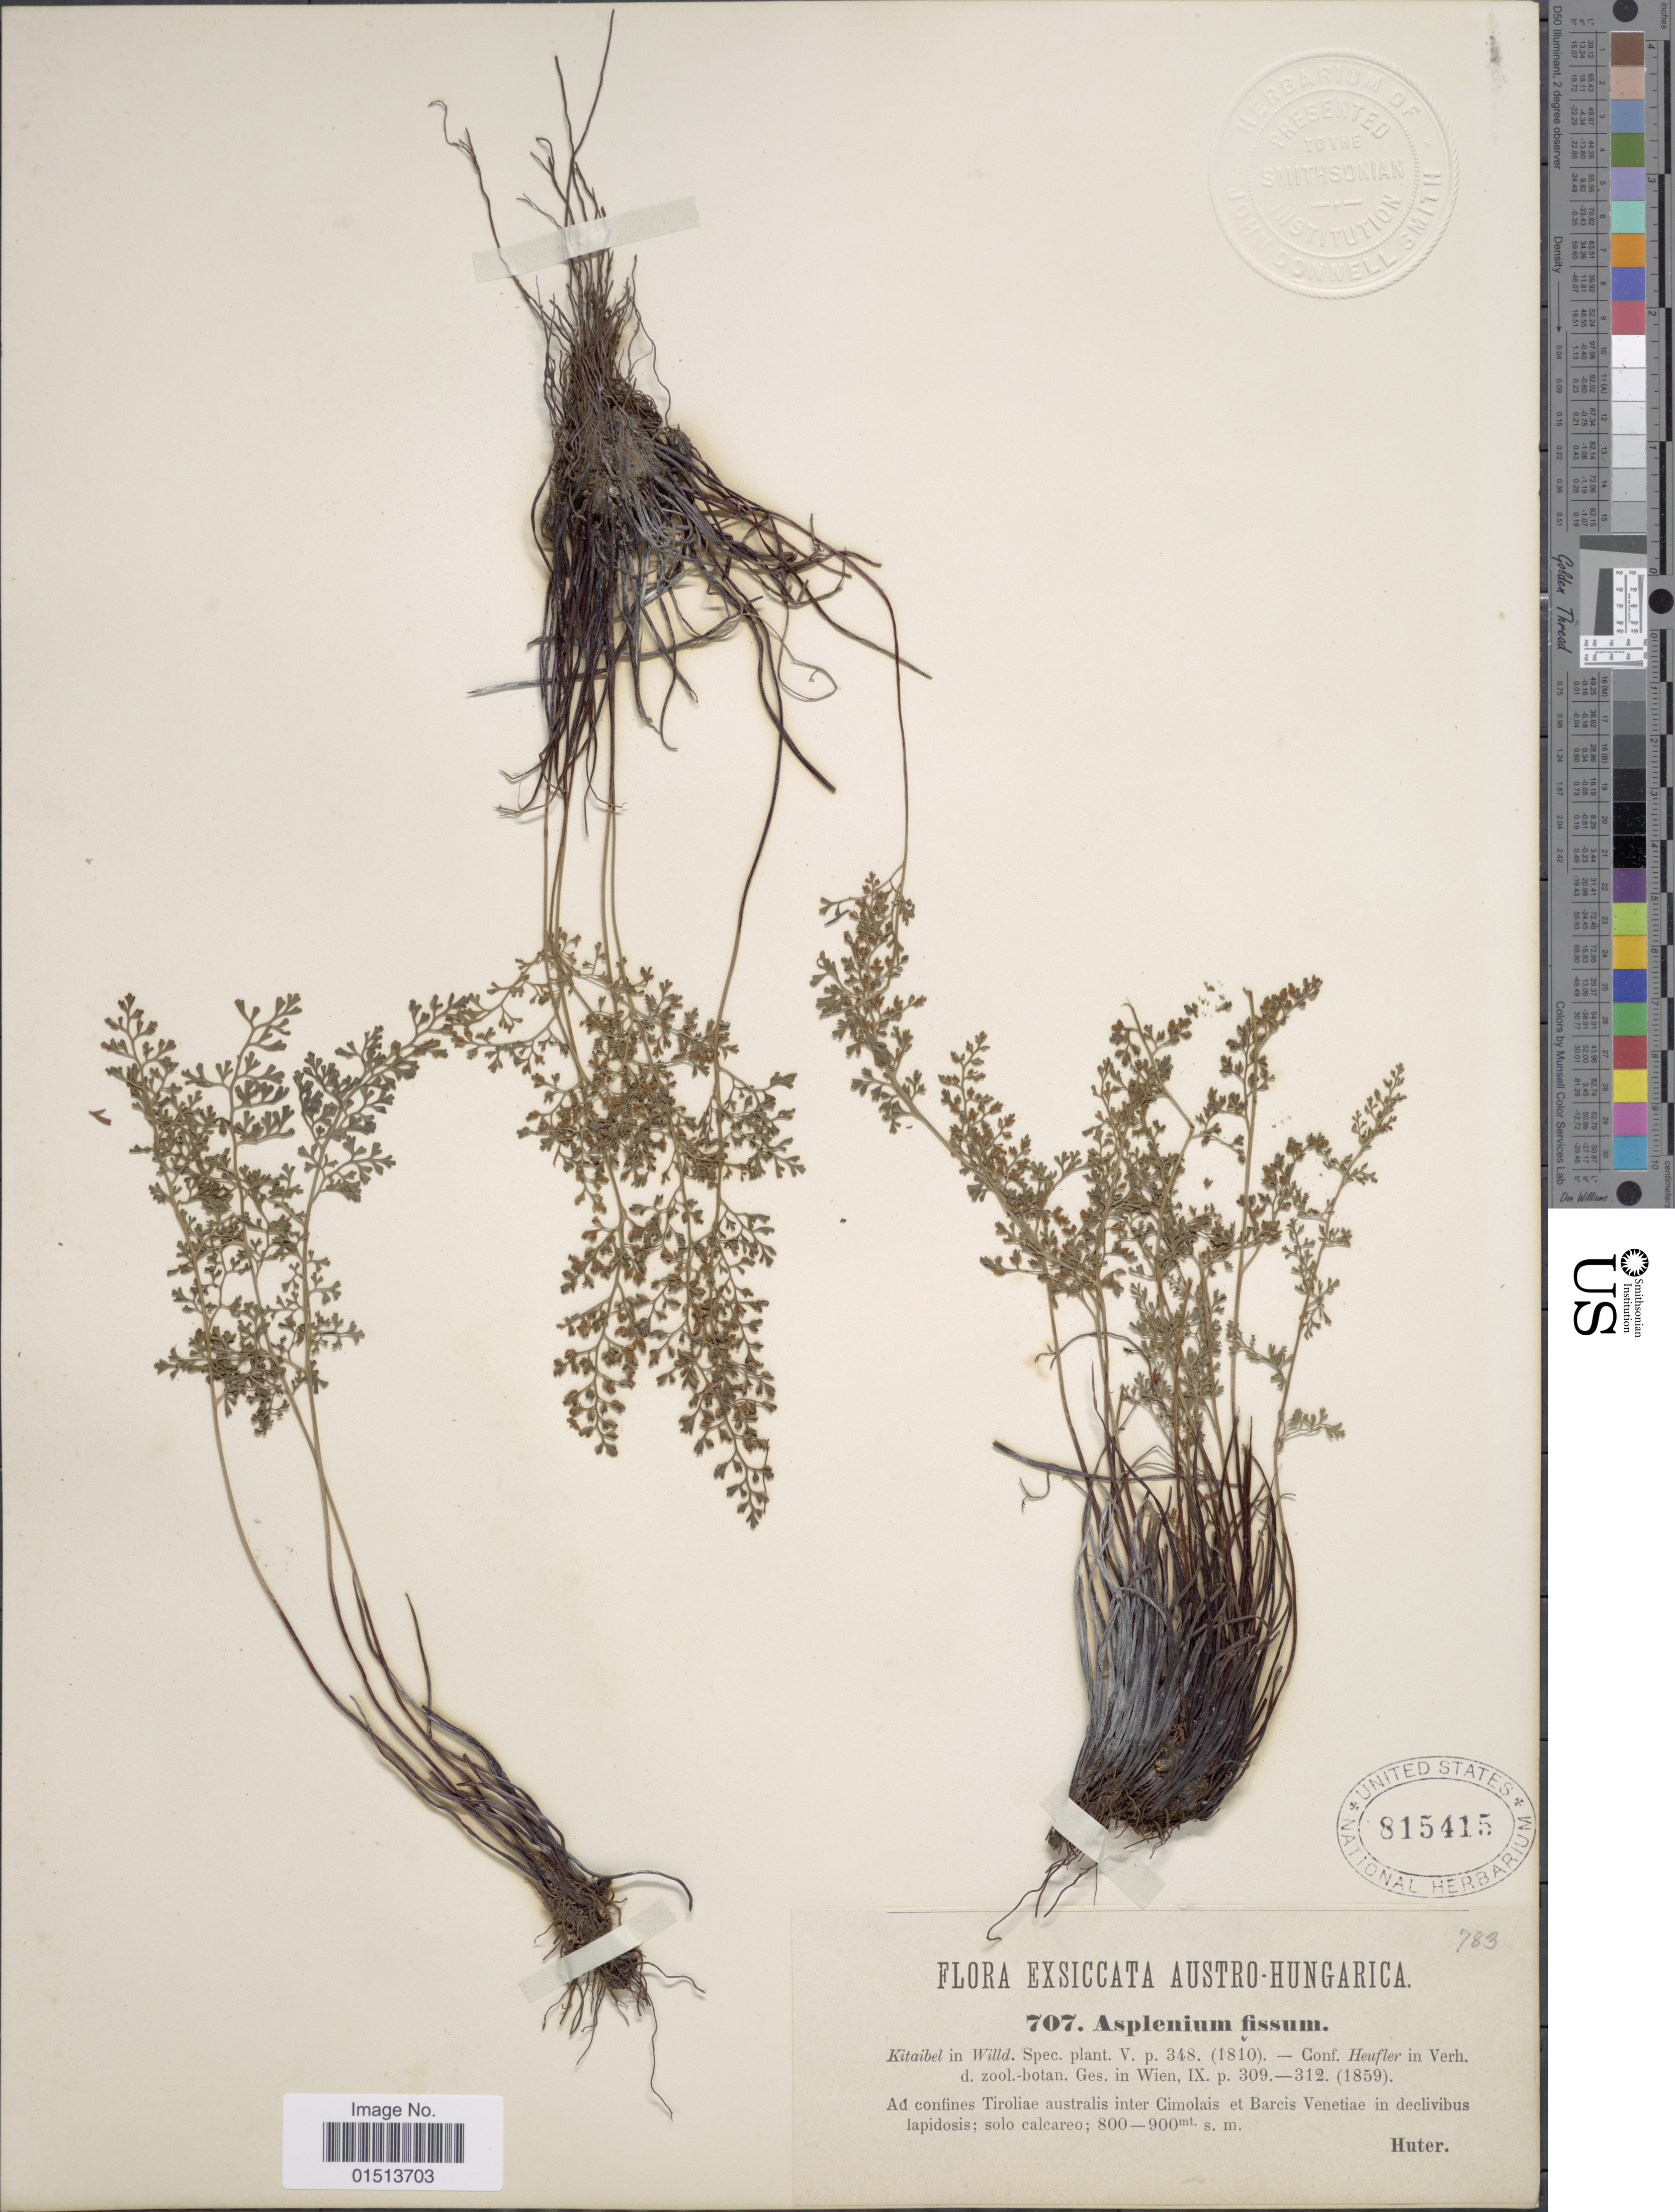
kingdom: Plantae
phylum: Tracheophyta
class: Polypodiopsida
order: Polypodiales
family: Aspleniaceae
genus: Asplenium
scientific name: Asplenium fissum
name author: Willd.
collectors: -. Huter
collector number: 707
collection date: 1859-09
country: Italy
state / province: Friuli-Venezia Giulia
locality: Austro-Hungarica, ad comfines Tiroliae australis inter Cimolais et Barcis Venetiae in declivibus lapidosis; solo calcareo.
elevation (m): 800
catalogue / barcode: US 815415